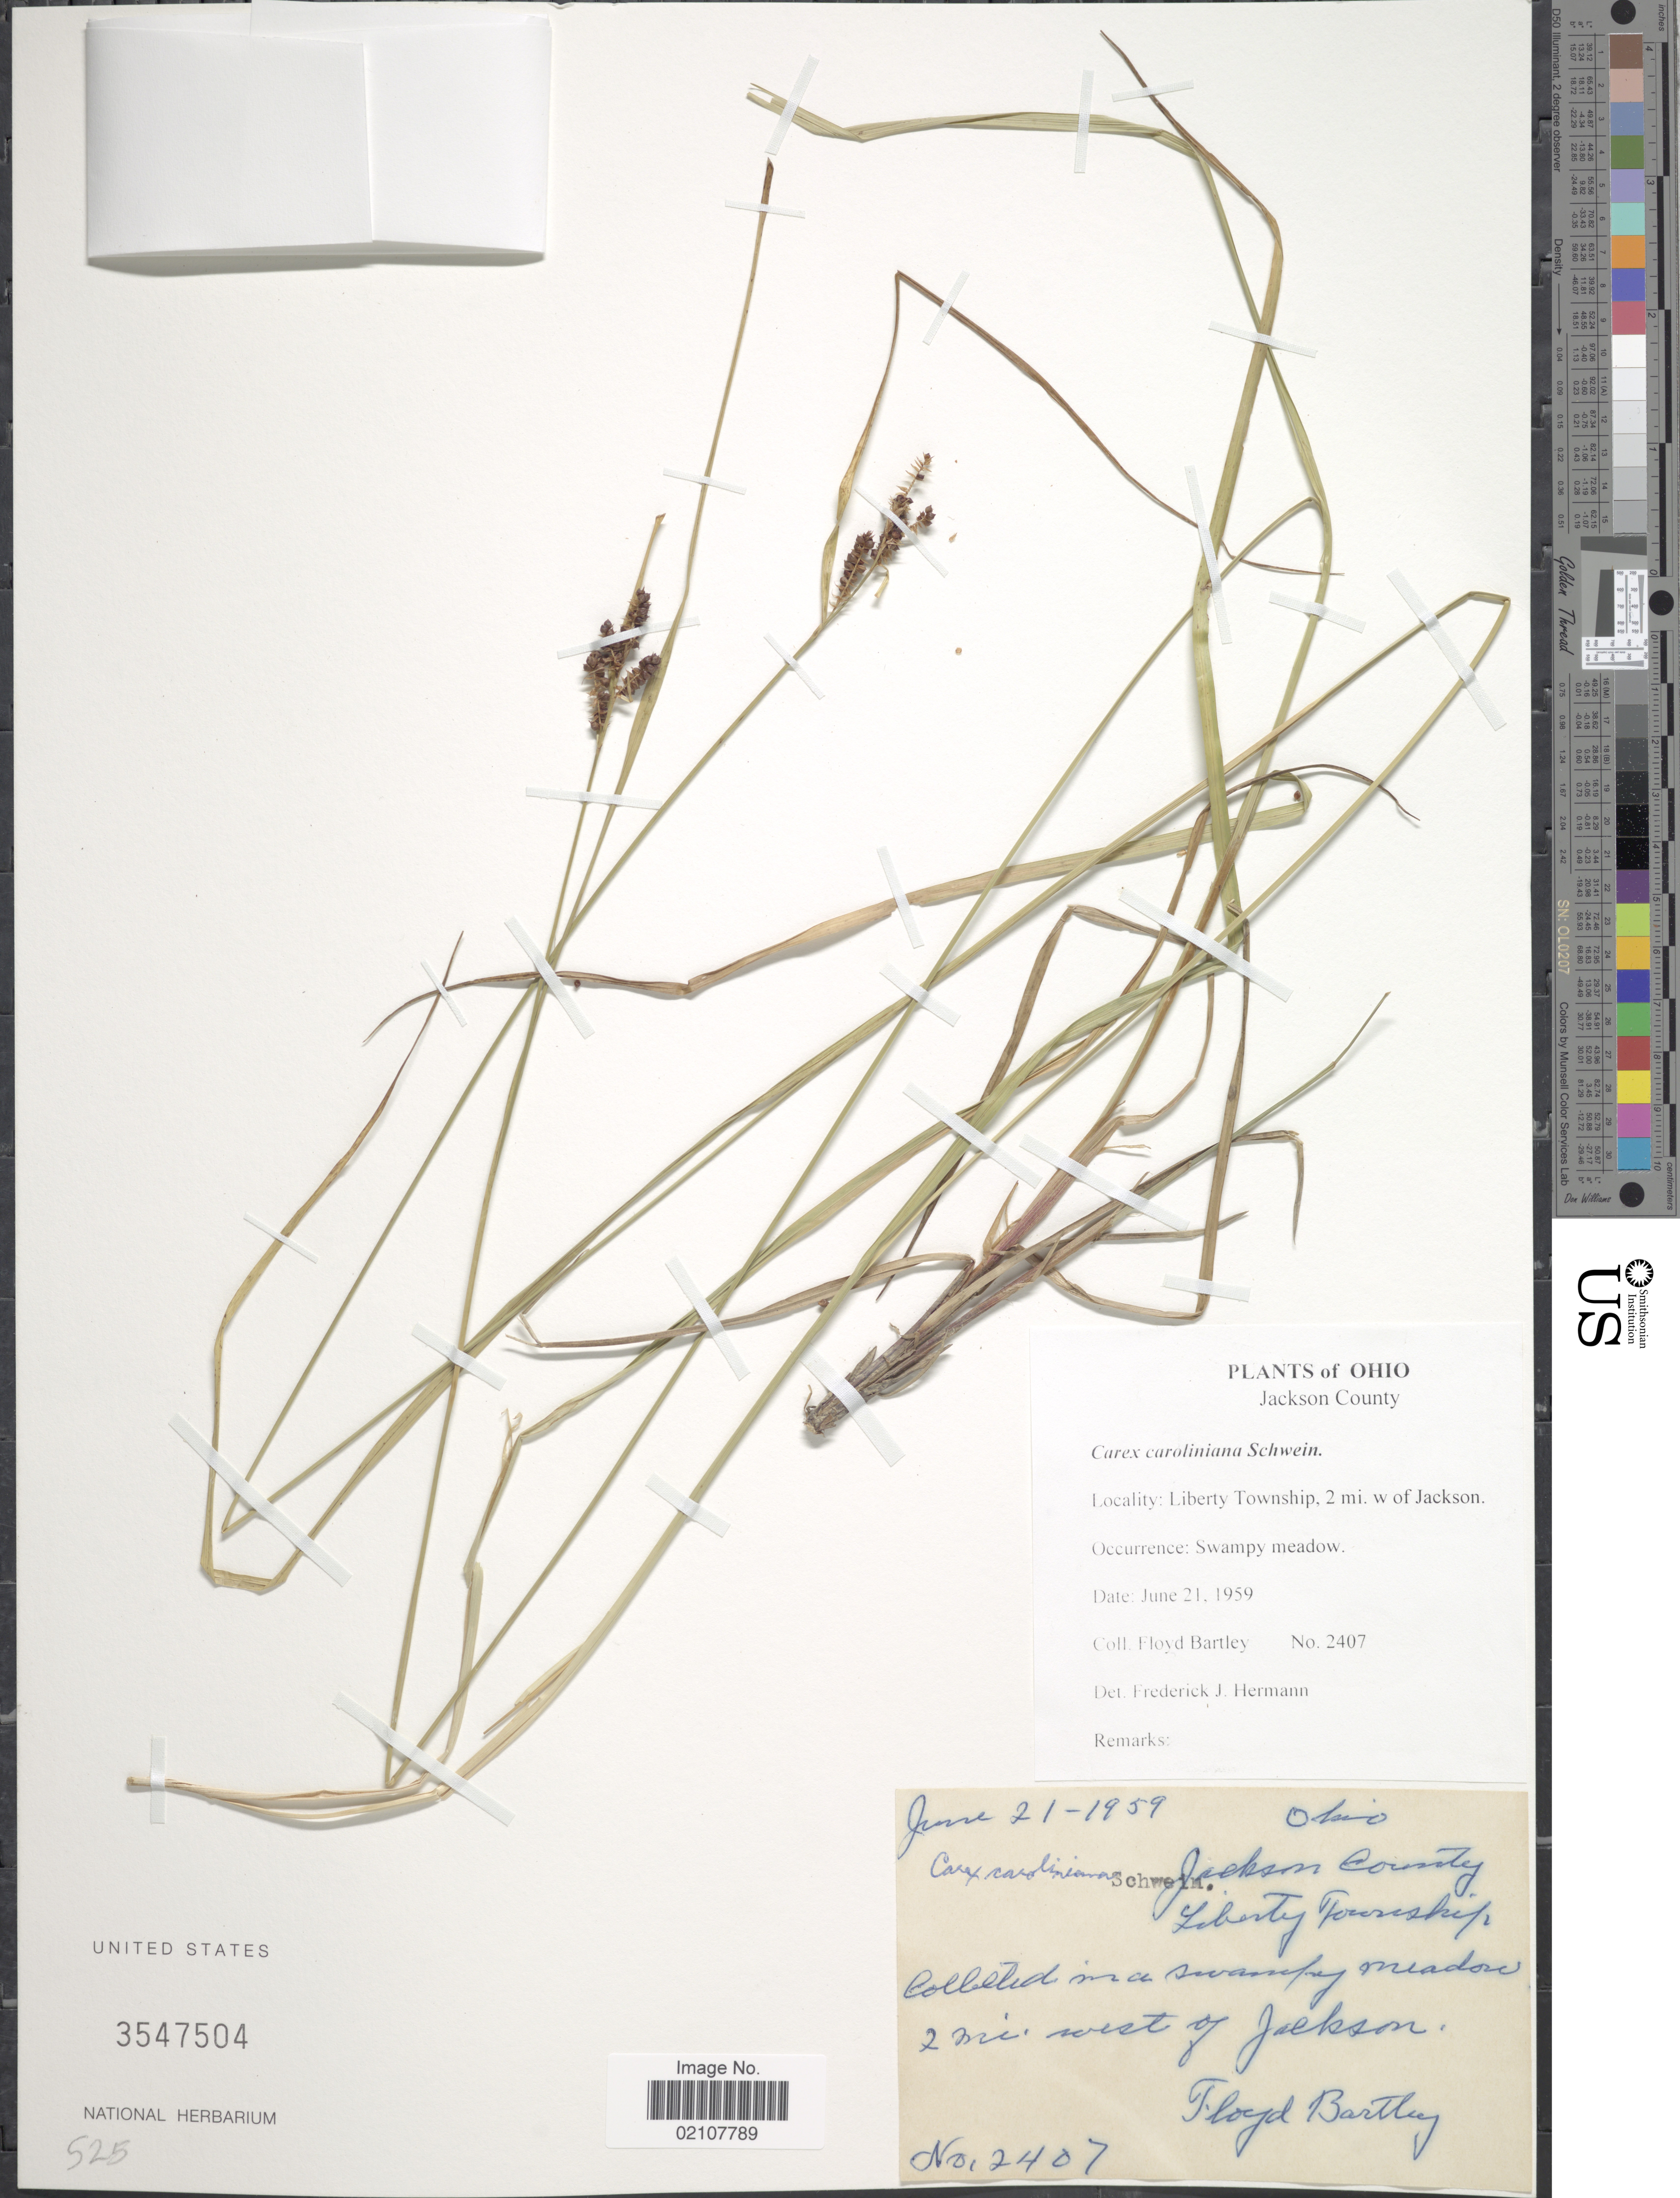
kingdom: Plantae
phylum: Tracheophyta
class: Liliopsida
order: Poales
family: Cyperaceae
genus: Carex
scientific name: Carex caroliniana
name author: Schwein.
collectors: F. Bartley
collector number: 2407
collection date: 1959-06-21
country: United States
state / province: Ohio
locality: Jackson County, Liberty Township, 2 mi w of Jackson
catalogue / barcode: US 3547504